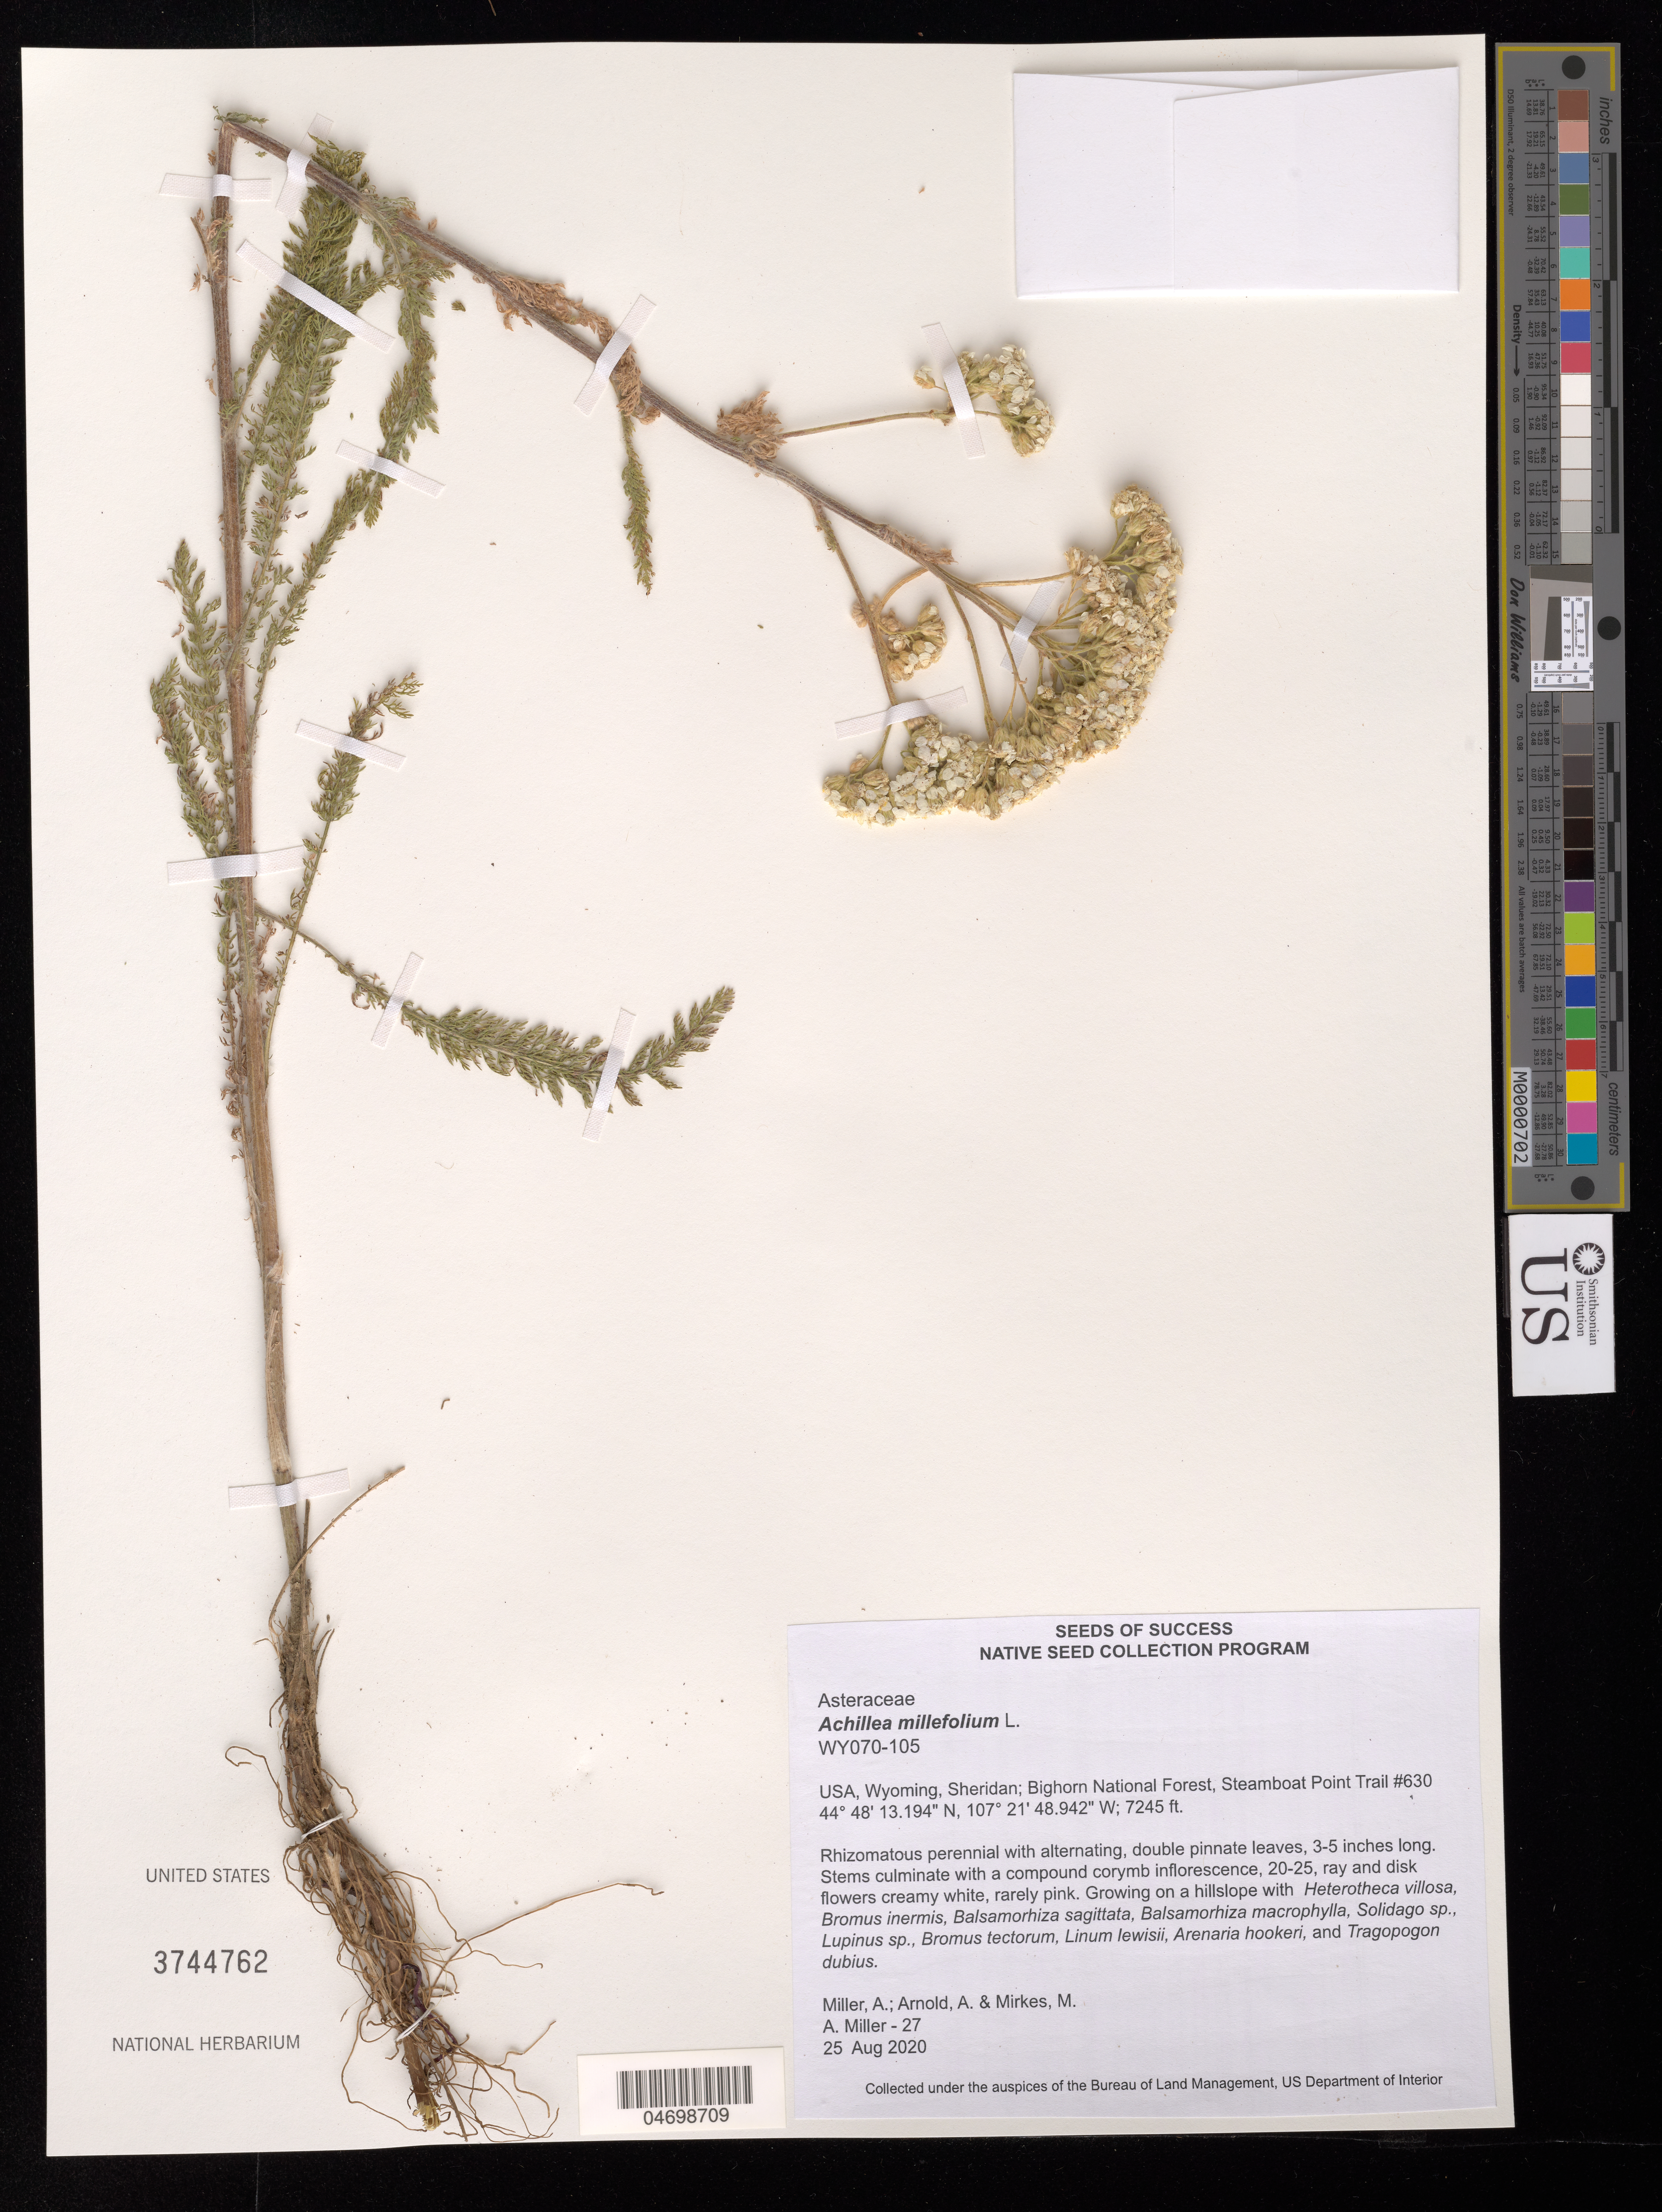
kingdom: Plantae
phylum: Tracheophyta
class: Magnoliopsida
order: Asterales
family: Asteraceae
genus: Achillea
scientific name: Achillea millefolium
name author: L.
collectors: A. Miller, A. Arnold & M. Mirkes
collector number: WY070-105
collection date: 2020-08-25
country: United States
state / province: Wyoming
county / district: Sheridan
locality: Bighorn National Forest. Steamboat Point Trail # 630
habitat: Hillslope. With Bromus inermis, Solidago sp., Lupinus sp., Linus lewisii, Arenaria hookeri, etc.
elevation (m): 2208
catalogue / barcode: US 3744762